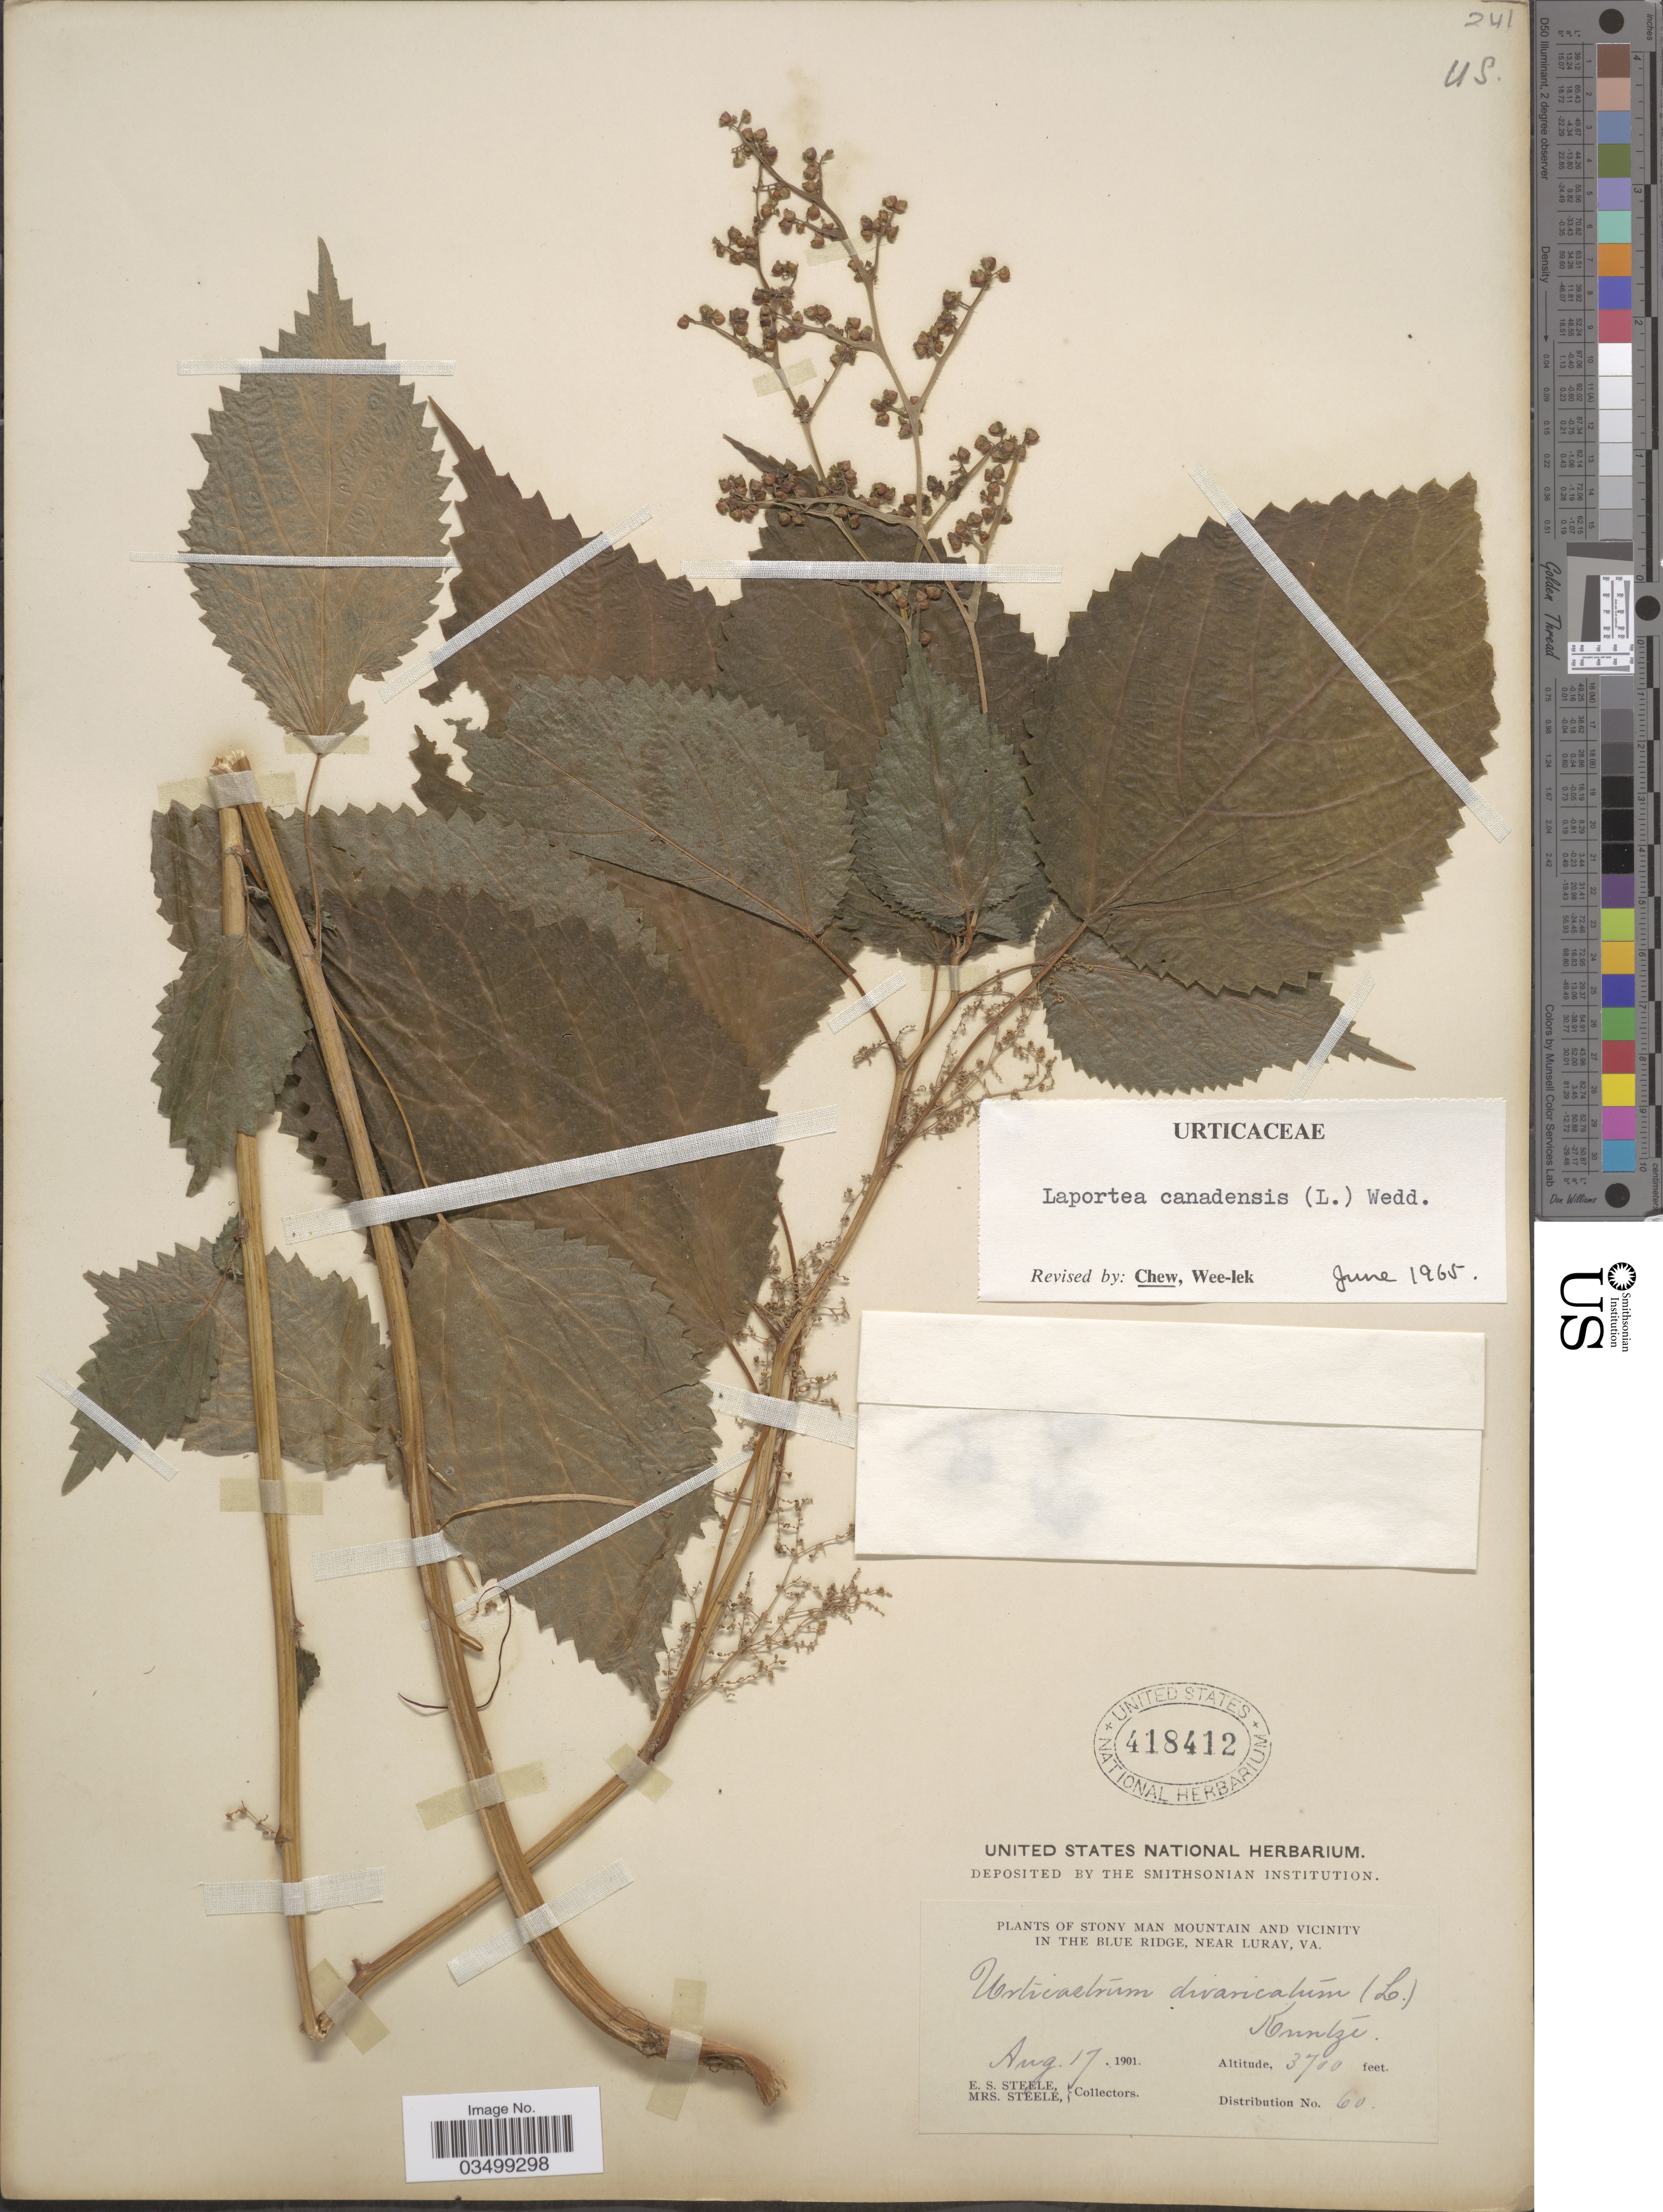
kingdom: Plantae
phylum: Tracheophyta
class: Magnoliopsida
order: Rosales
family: Urticaceae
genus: Laportea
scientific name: Laportea canadensis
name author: (L.) Wedd.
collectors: E. Steele & Mrs. E. S. Steele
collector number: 60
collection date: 1901-08-17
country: United States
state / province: Virginia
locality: Stony Man Mountain and Vicinity in the Blue Ridge, near Luray.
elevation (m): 1128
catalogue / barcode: US 418412